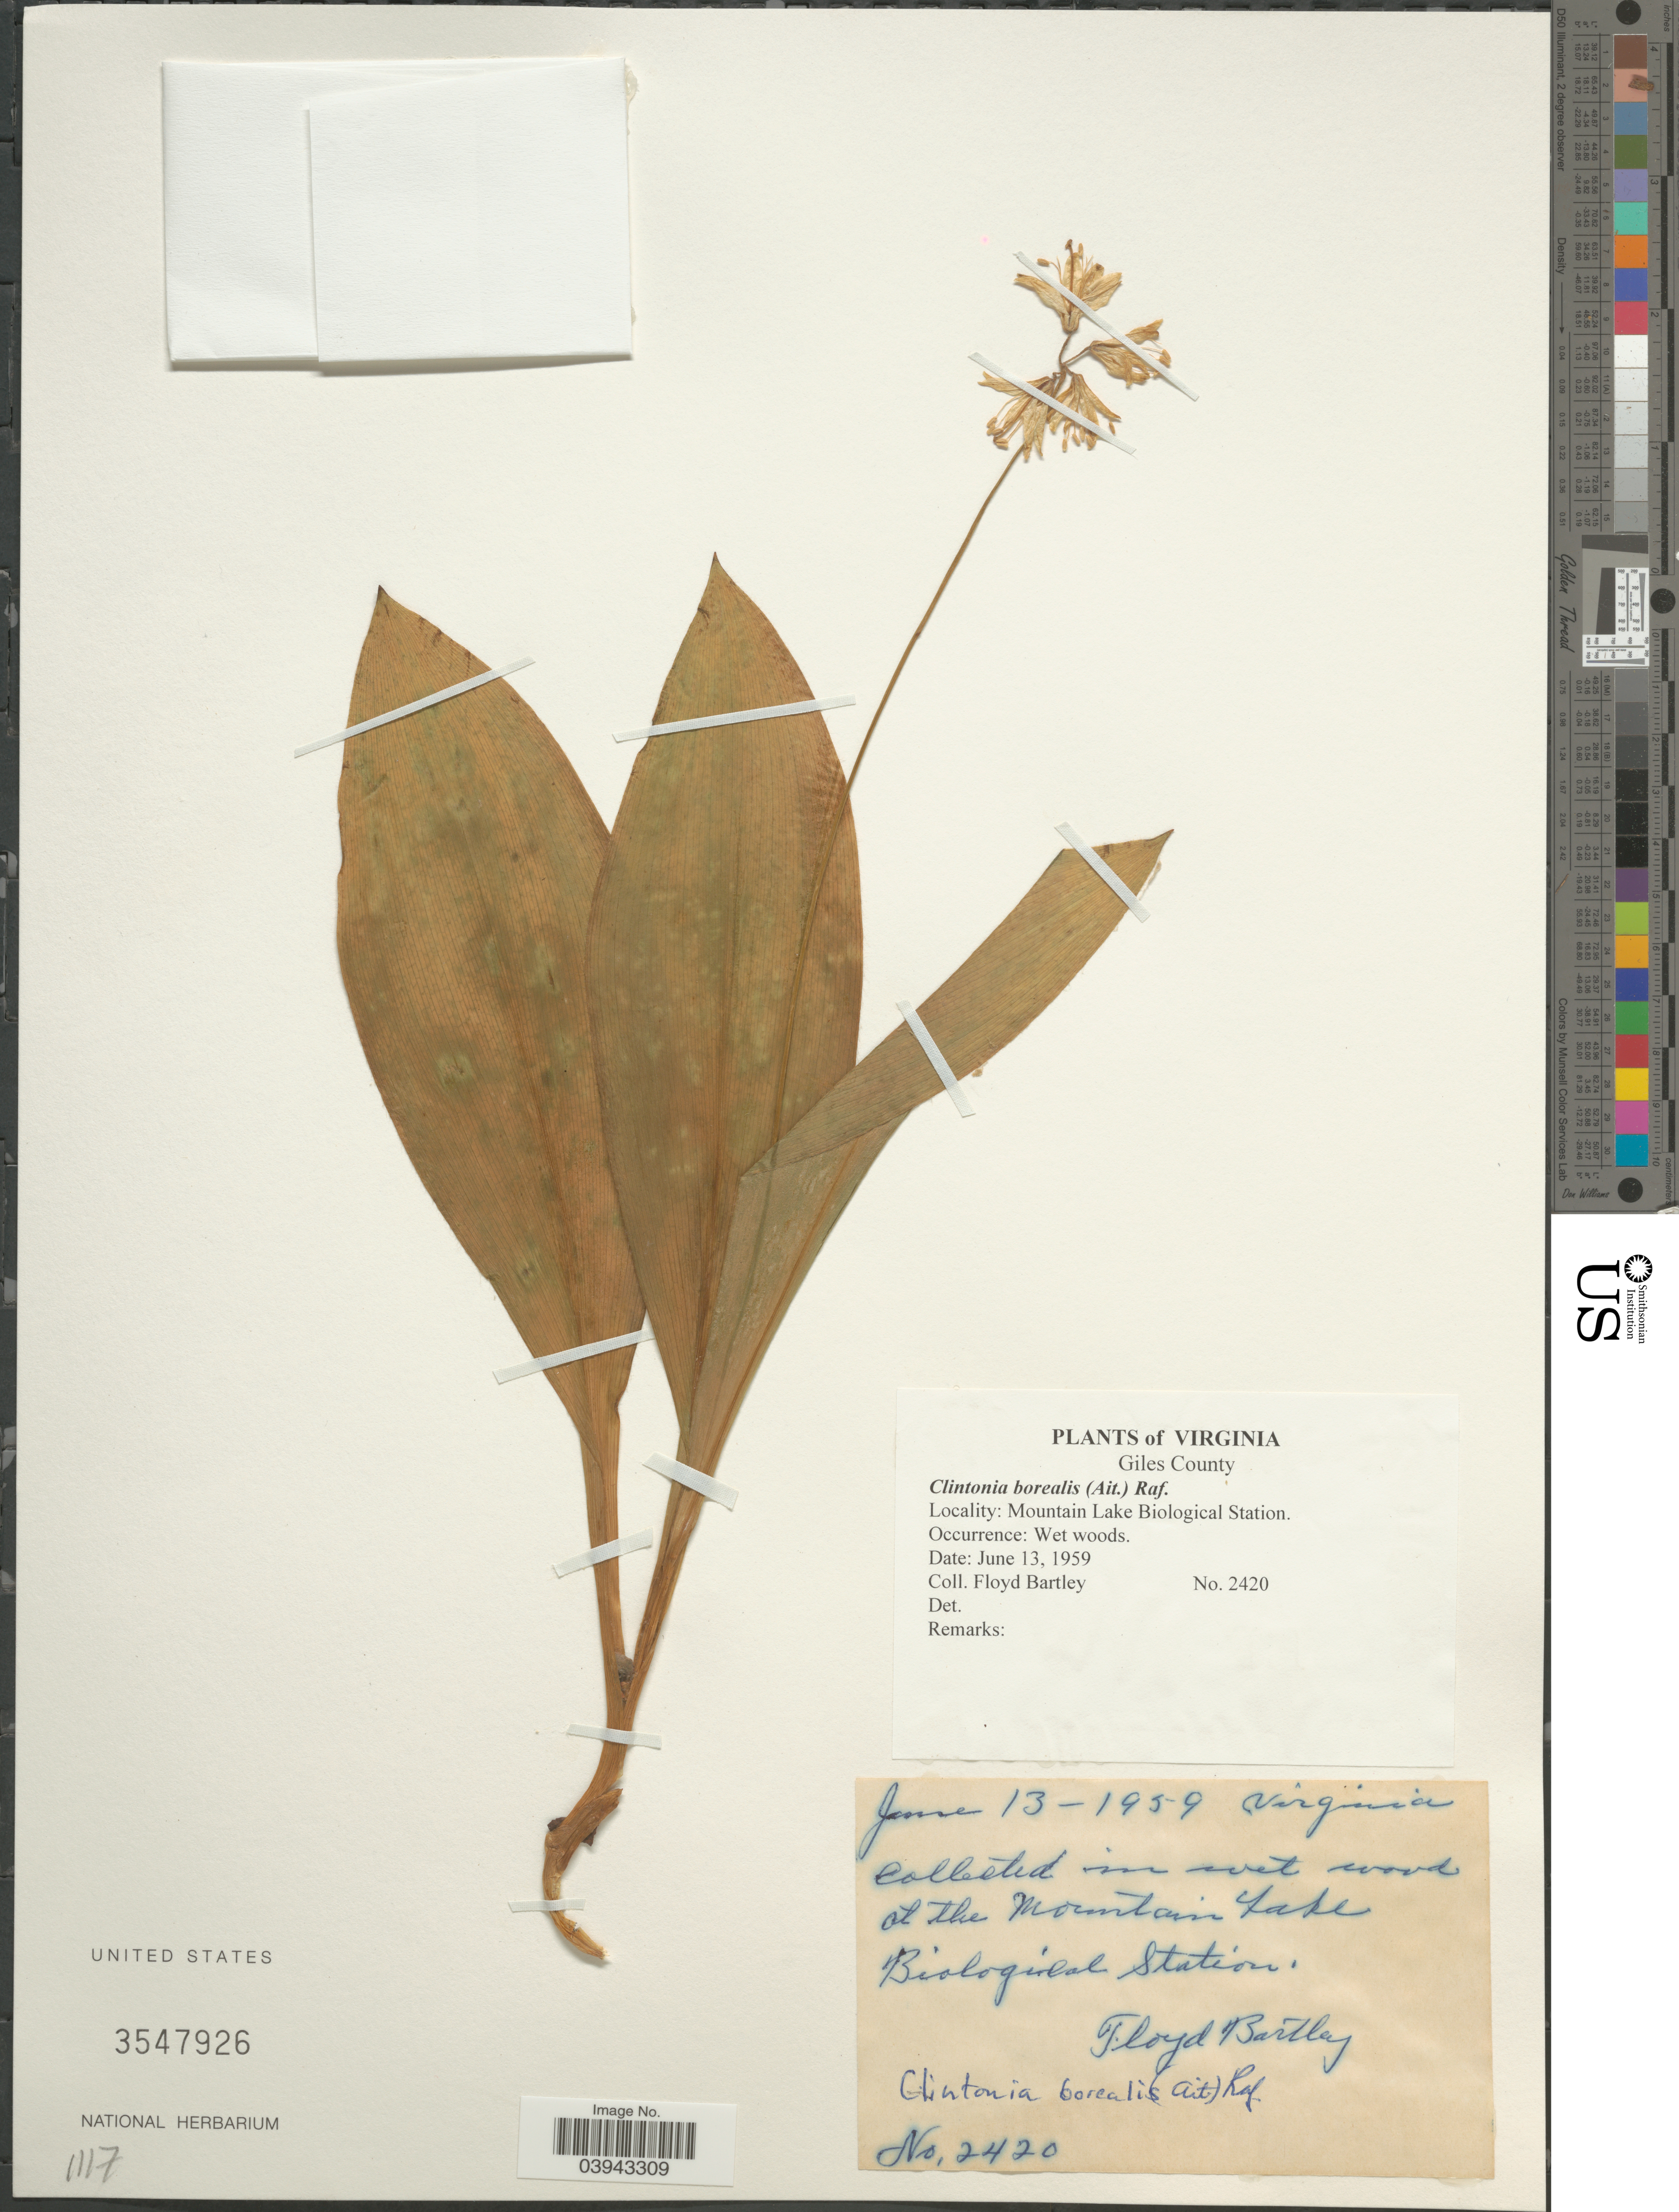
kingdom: Plantae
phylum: Tracheophyta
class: Liliopsida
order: Liliales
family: Liliaceae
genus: Clintonia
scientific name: Clintonia borealis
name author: (Aiton) Raf.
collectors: F. Bartley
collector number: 2420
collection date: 1959-06-13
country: United States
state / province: Virginia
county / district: Giles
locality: At the Mountain Lake Biological Station.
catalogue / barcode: US 3547926